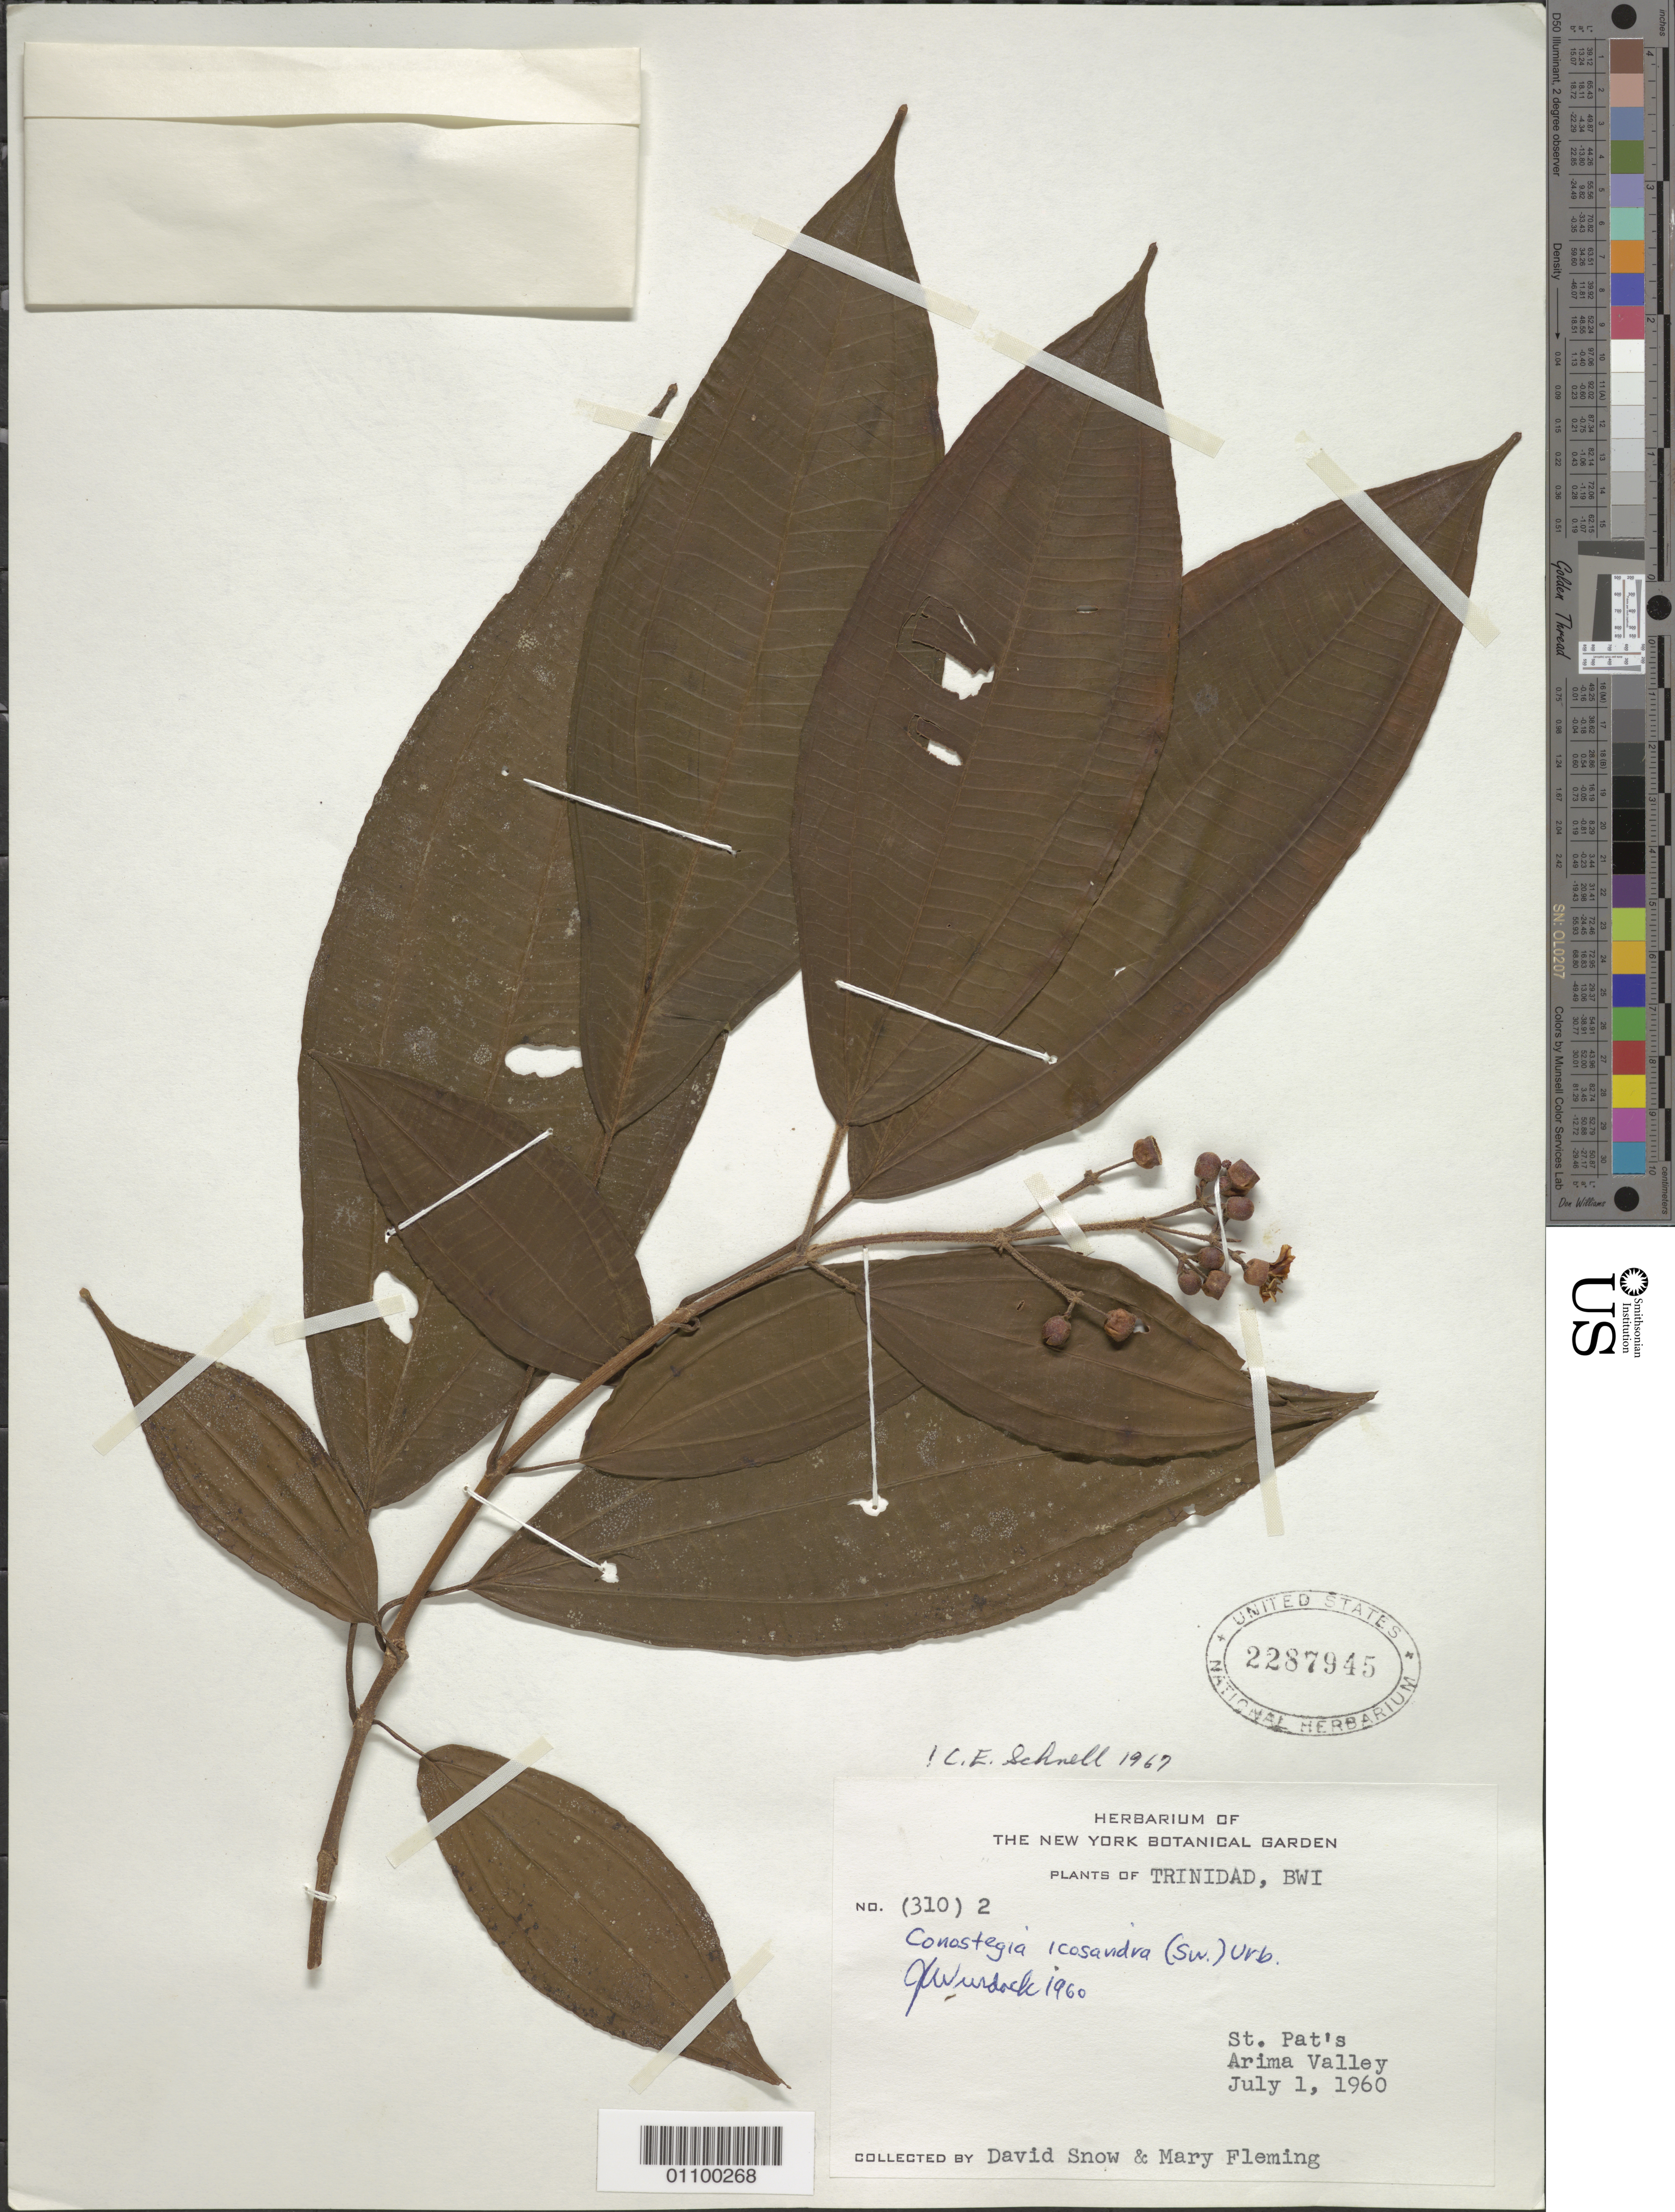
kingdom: Plantae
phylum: Tracheophyta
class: Magnoliopsida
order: Myrtales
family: Melastomataceae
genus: Conostegia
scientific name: Conostegia icosandra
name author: (Sw.) Urb.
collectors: D. Snow & M. Fleming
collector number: (310) 2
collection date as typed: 01 Jul 1960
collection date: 1960-07-01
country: Trinidad and Tobago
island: Trinidad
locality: St. Pat's, Arima Valley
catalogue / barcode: US 2287945